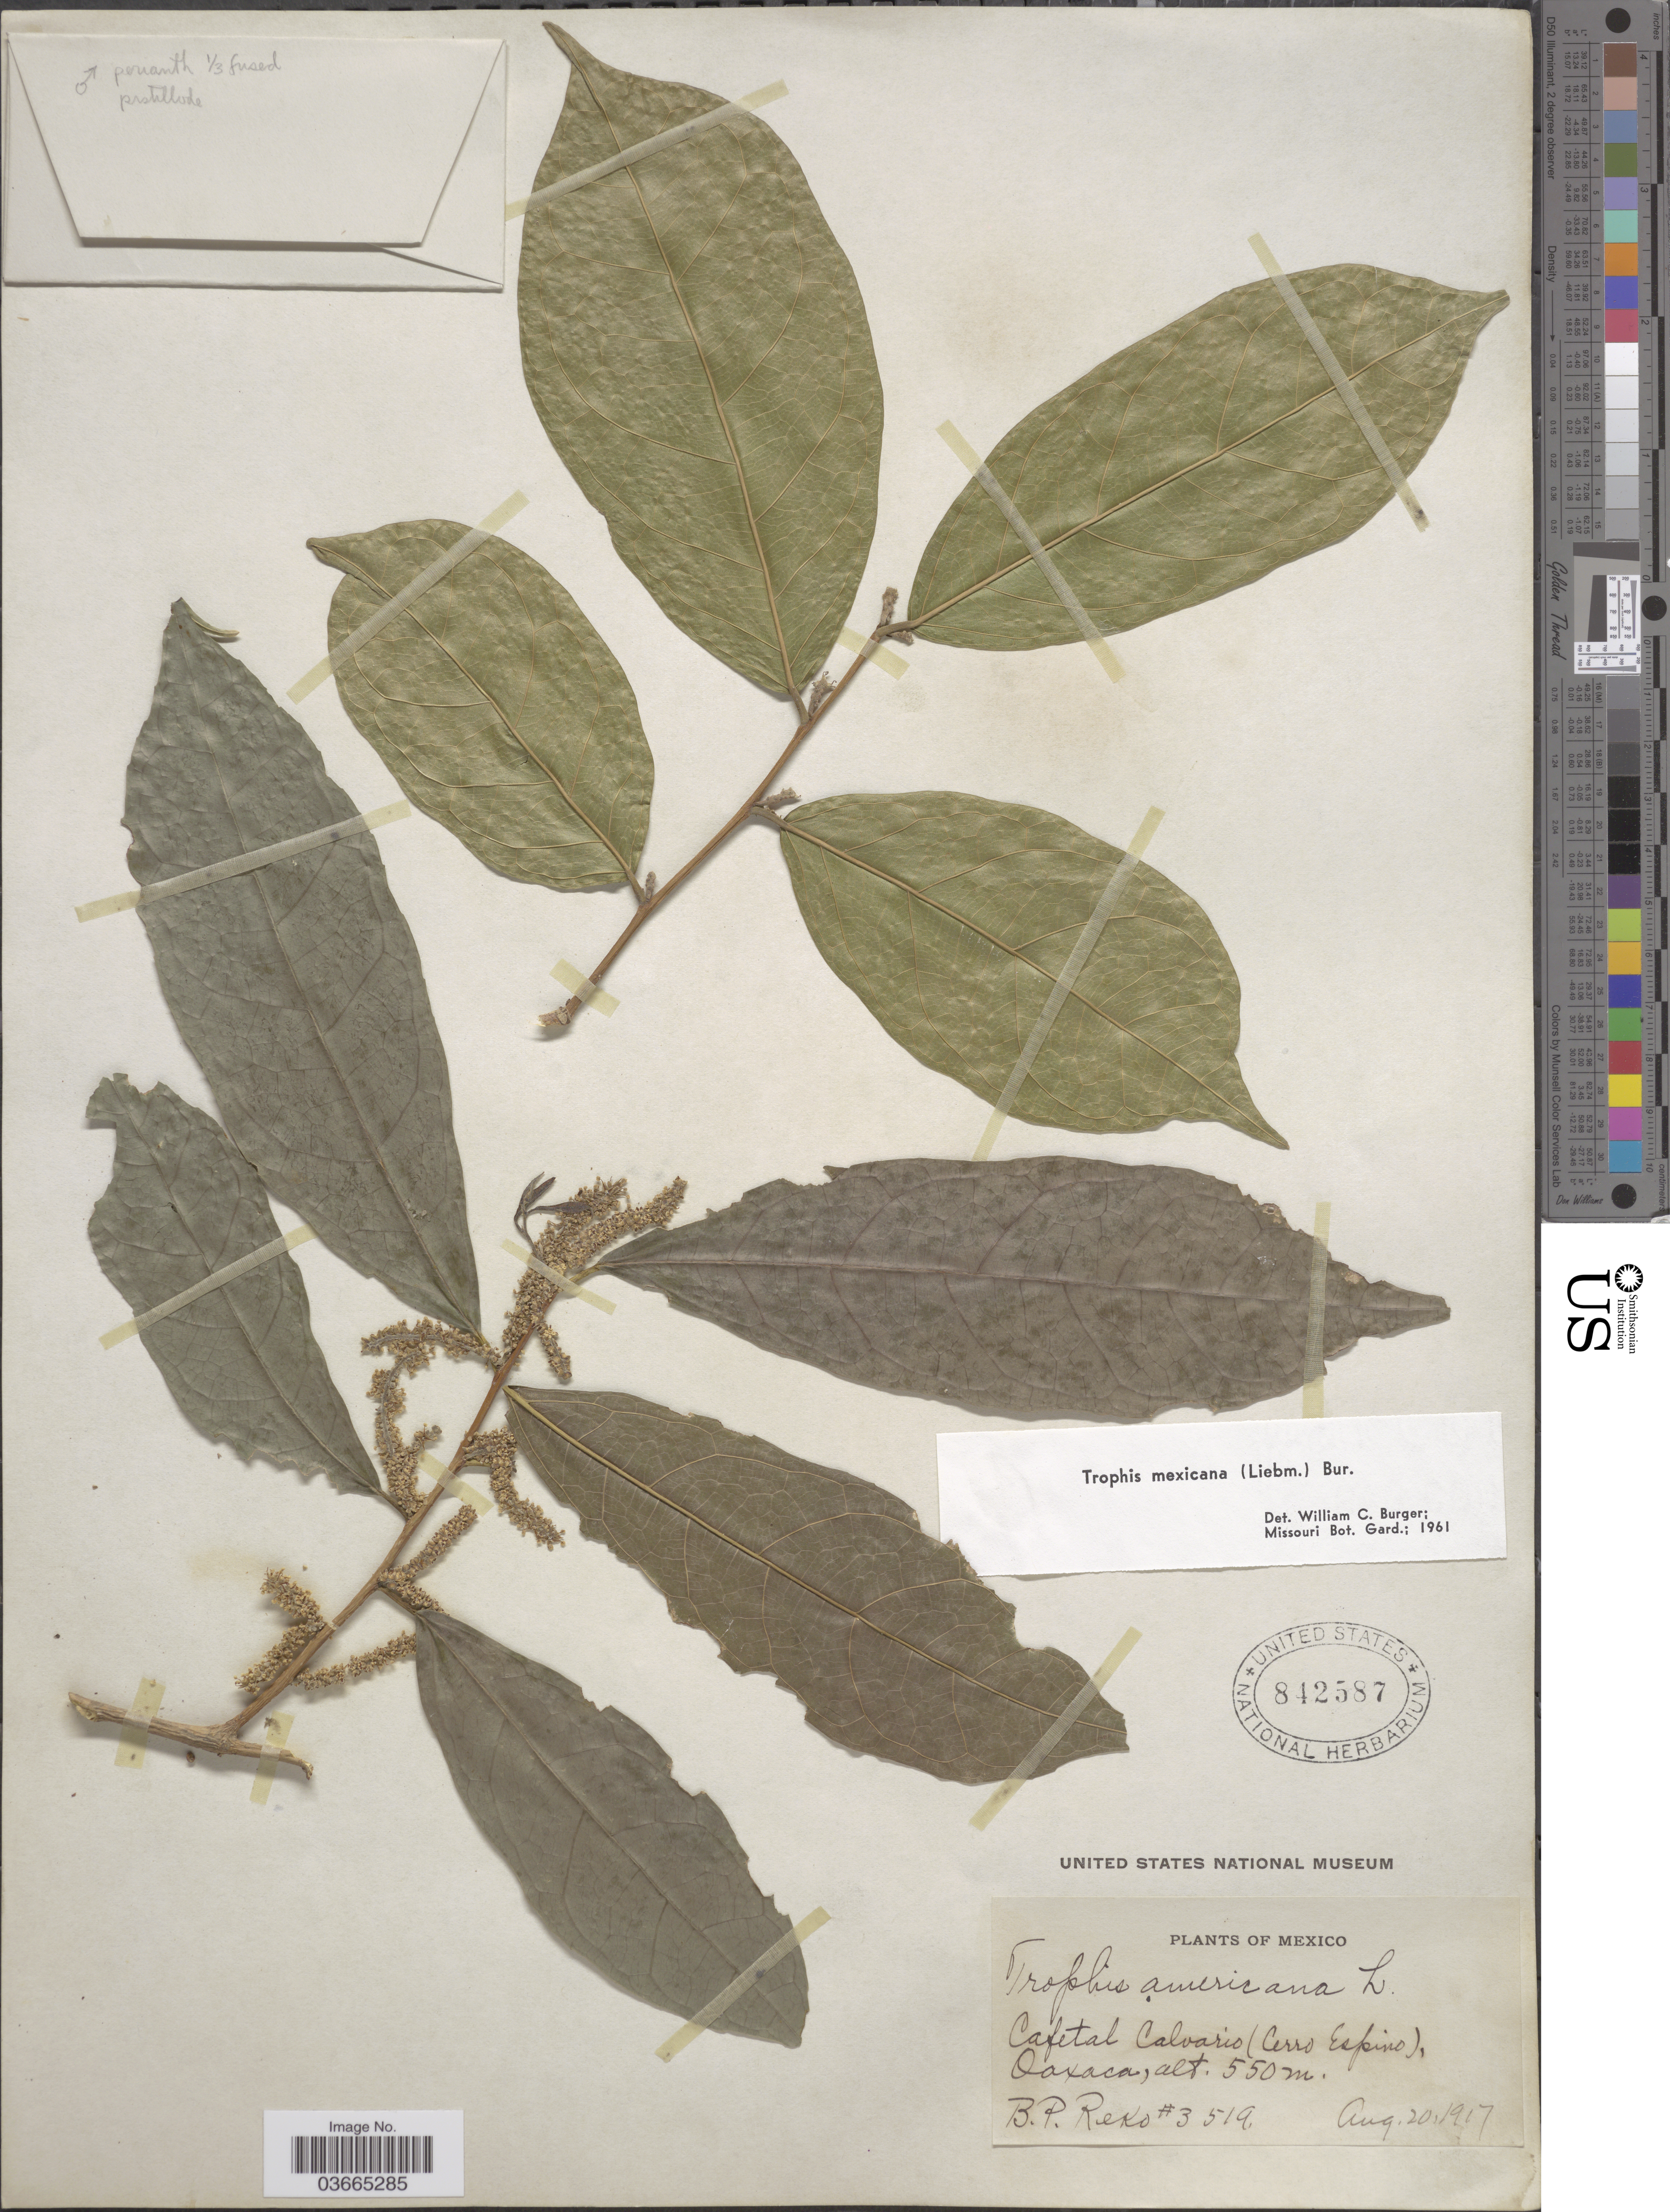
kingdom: Plantae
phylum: Tracheophyta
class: Magnoliopsida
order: Rosales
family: Moraceae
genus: Trophis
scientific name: Trophis mexicana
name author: (Liebm.) Bureau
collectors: B. P. Reko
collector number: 3519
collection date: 1917-08-20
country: Mexico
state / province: Oaxaca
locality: Cafetal Calvario (Cerro Espino).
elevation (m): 550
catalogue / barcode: US 842587